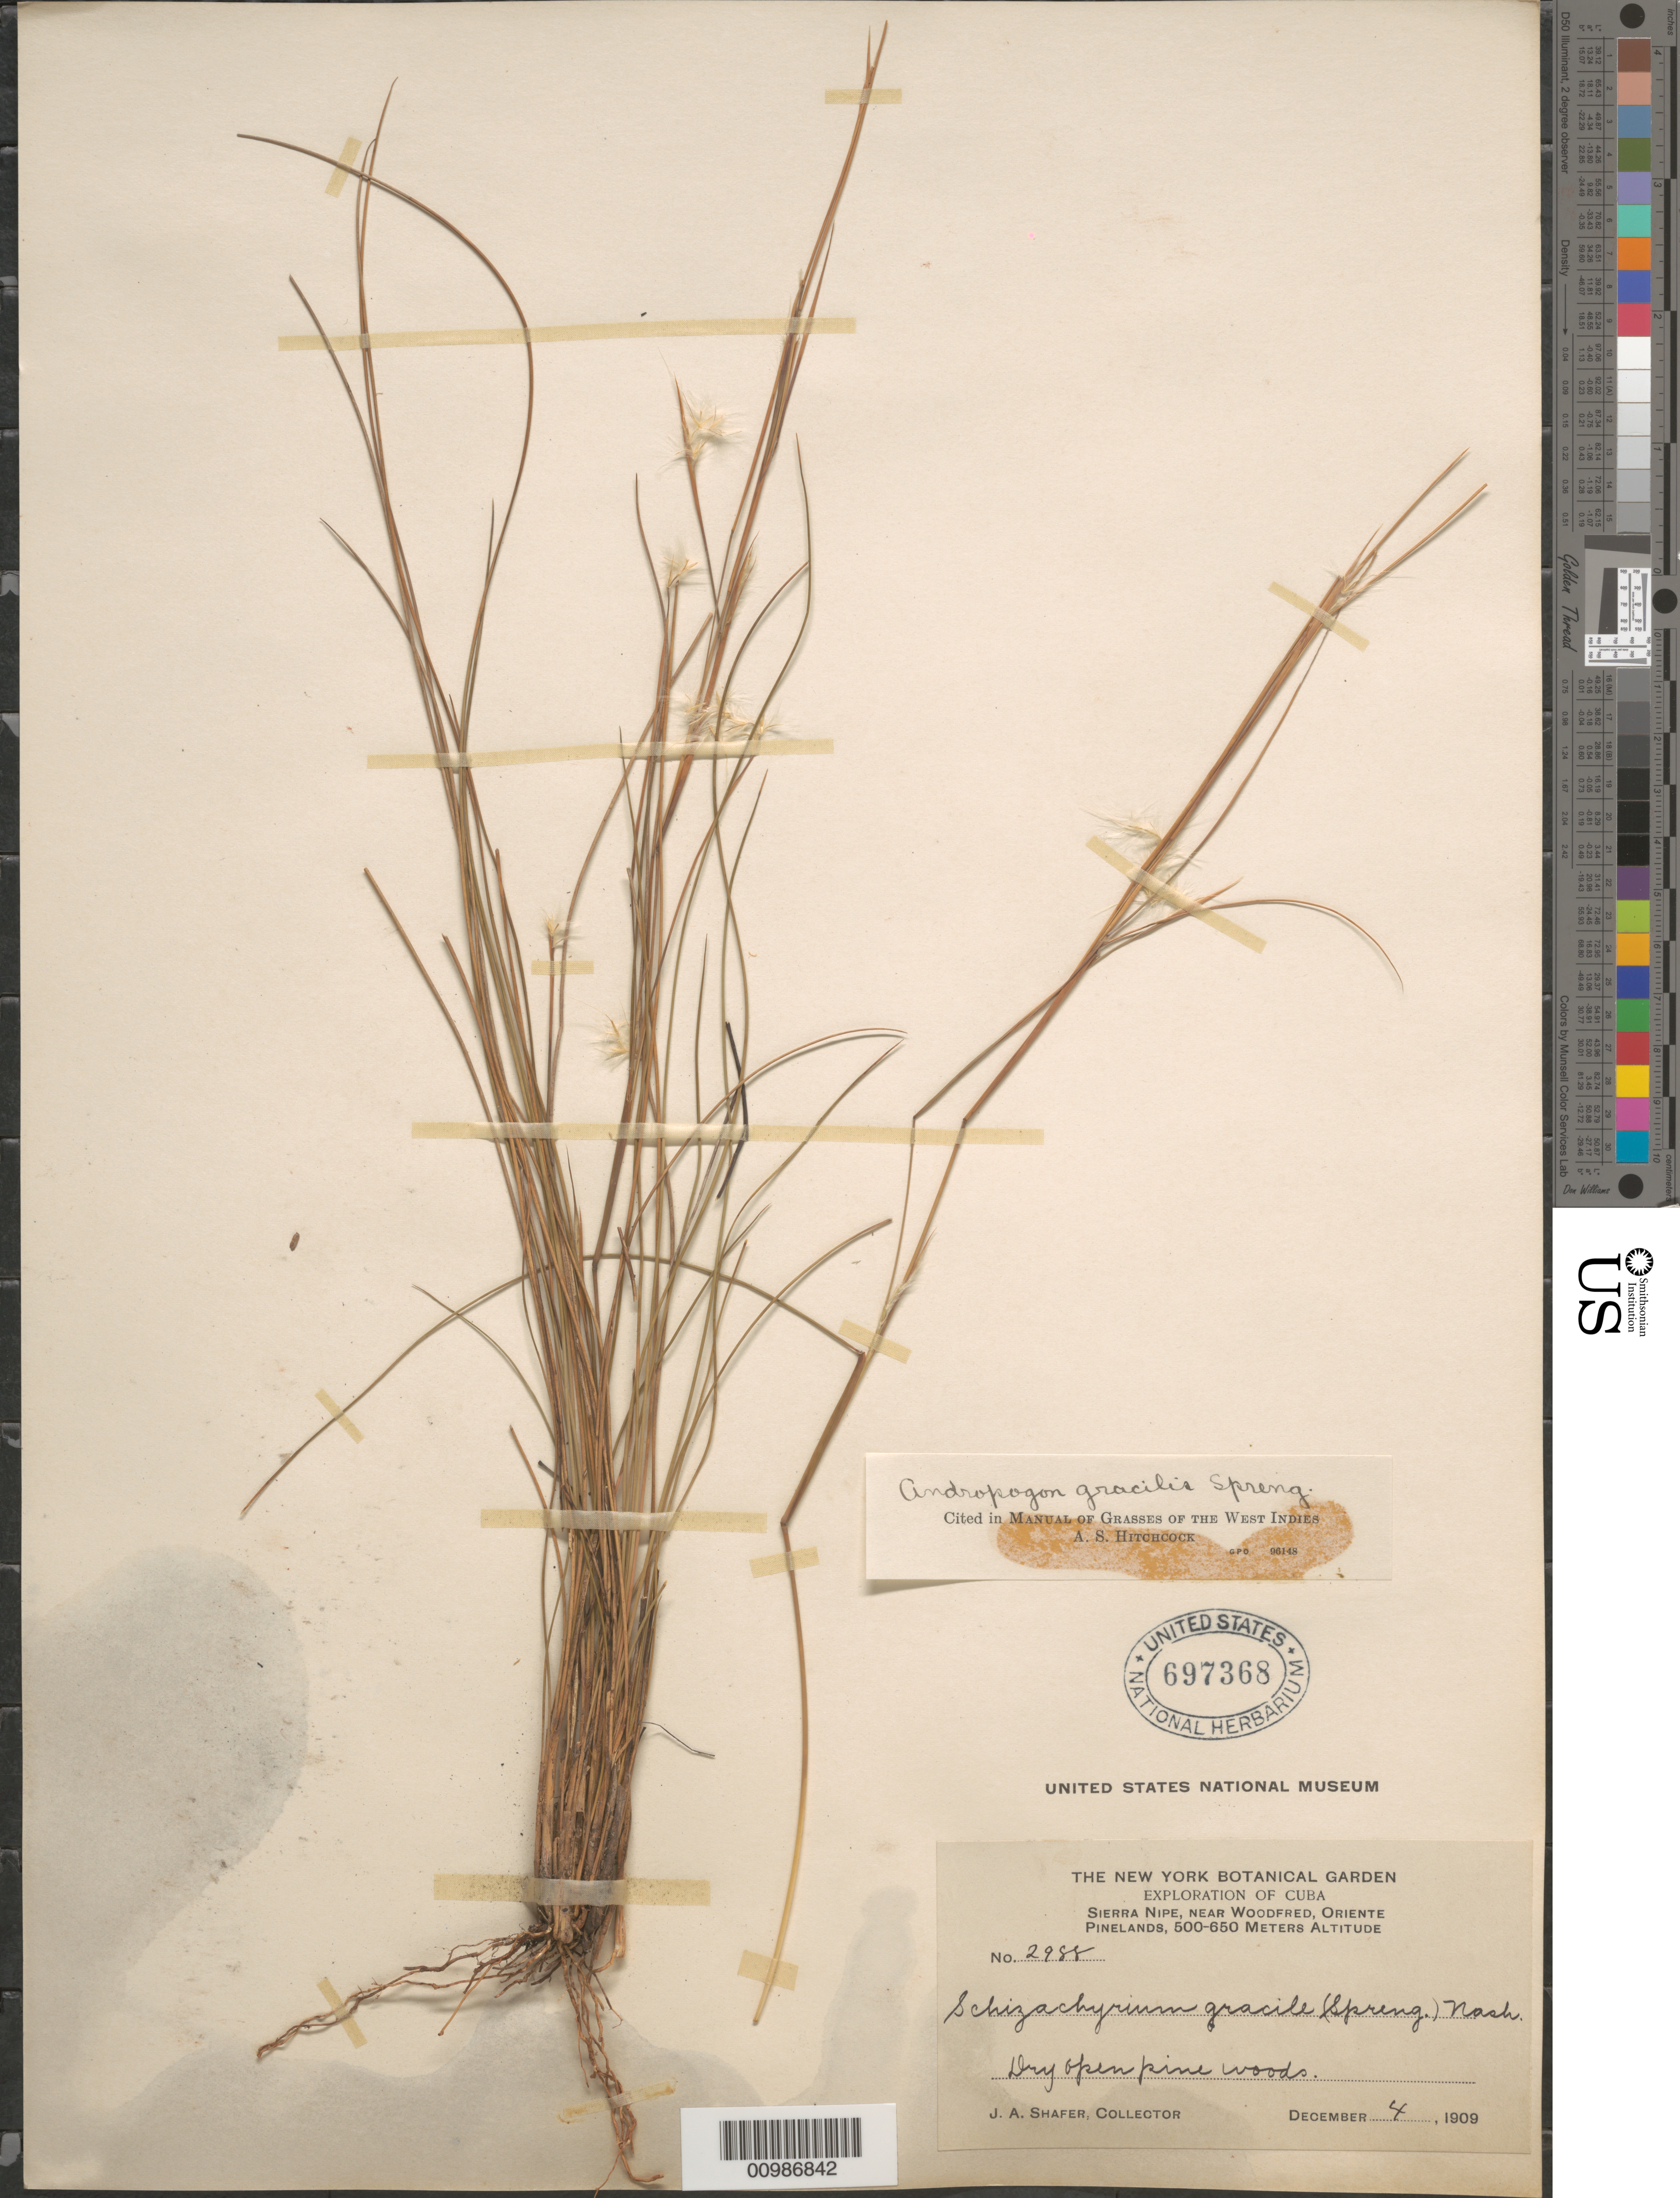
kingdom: Plantae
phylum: Tracheophyta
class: Liliopsida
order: Poales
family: Poaceae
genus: Andropogon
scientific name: Andropogon gracilis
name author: Spreng.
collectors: J. A. Shafer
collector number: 2988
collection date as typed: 04 Dec 1909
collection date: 1909-12-04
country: Cuba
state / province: Holguín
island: Cuba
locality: Sierra Nipe, near Woodfred [Oriente]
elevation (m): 500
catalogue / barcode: US 697368